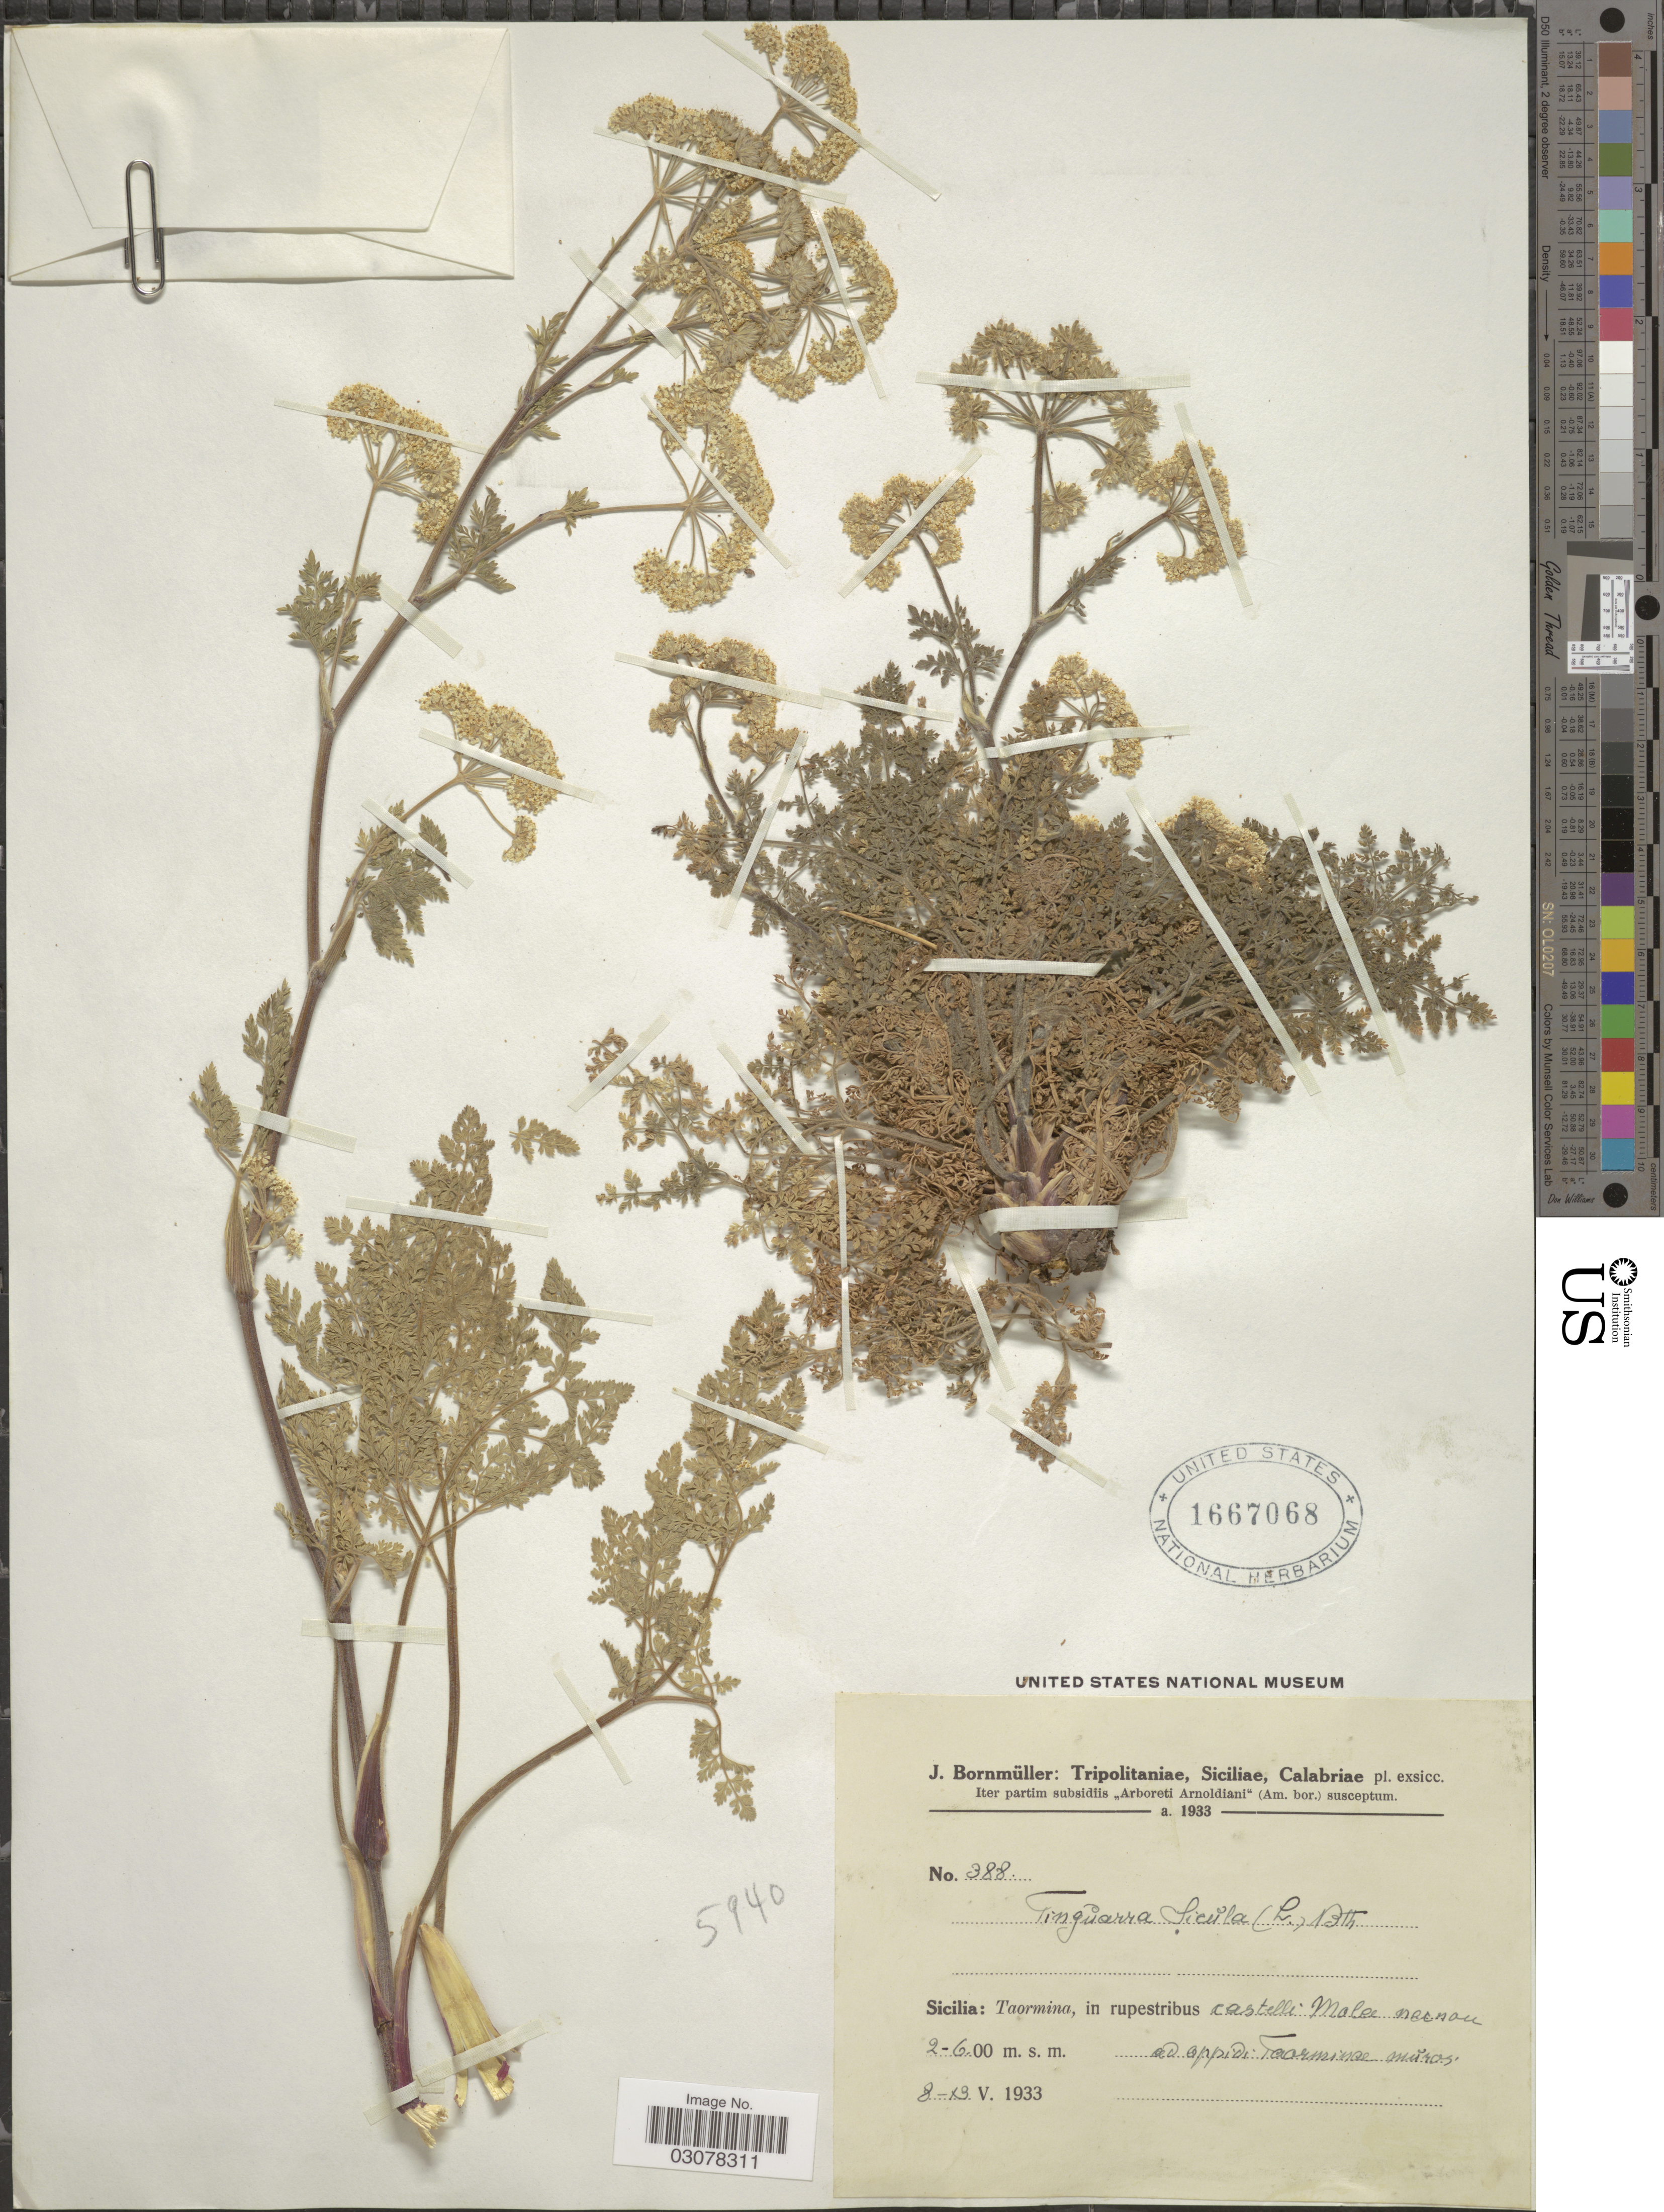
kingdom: Plantae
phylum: Tracheophyta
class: Magnoliopsida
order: Apiales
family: Apiaceae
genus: Tinguarra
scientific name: Tinguarra sicula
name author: (L.) Benth. & Hook. f.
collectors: J. Bornmüller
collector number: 388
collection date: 1933-05-08/1933-05-13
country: Italy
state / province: Siciliana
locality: Sicilia: Taormina, in ruperstribus castelli Malee [interpreted] necnau ad oppisi Taarminse muros.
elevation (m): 200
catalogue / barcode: US 1667068